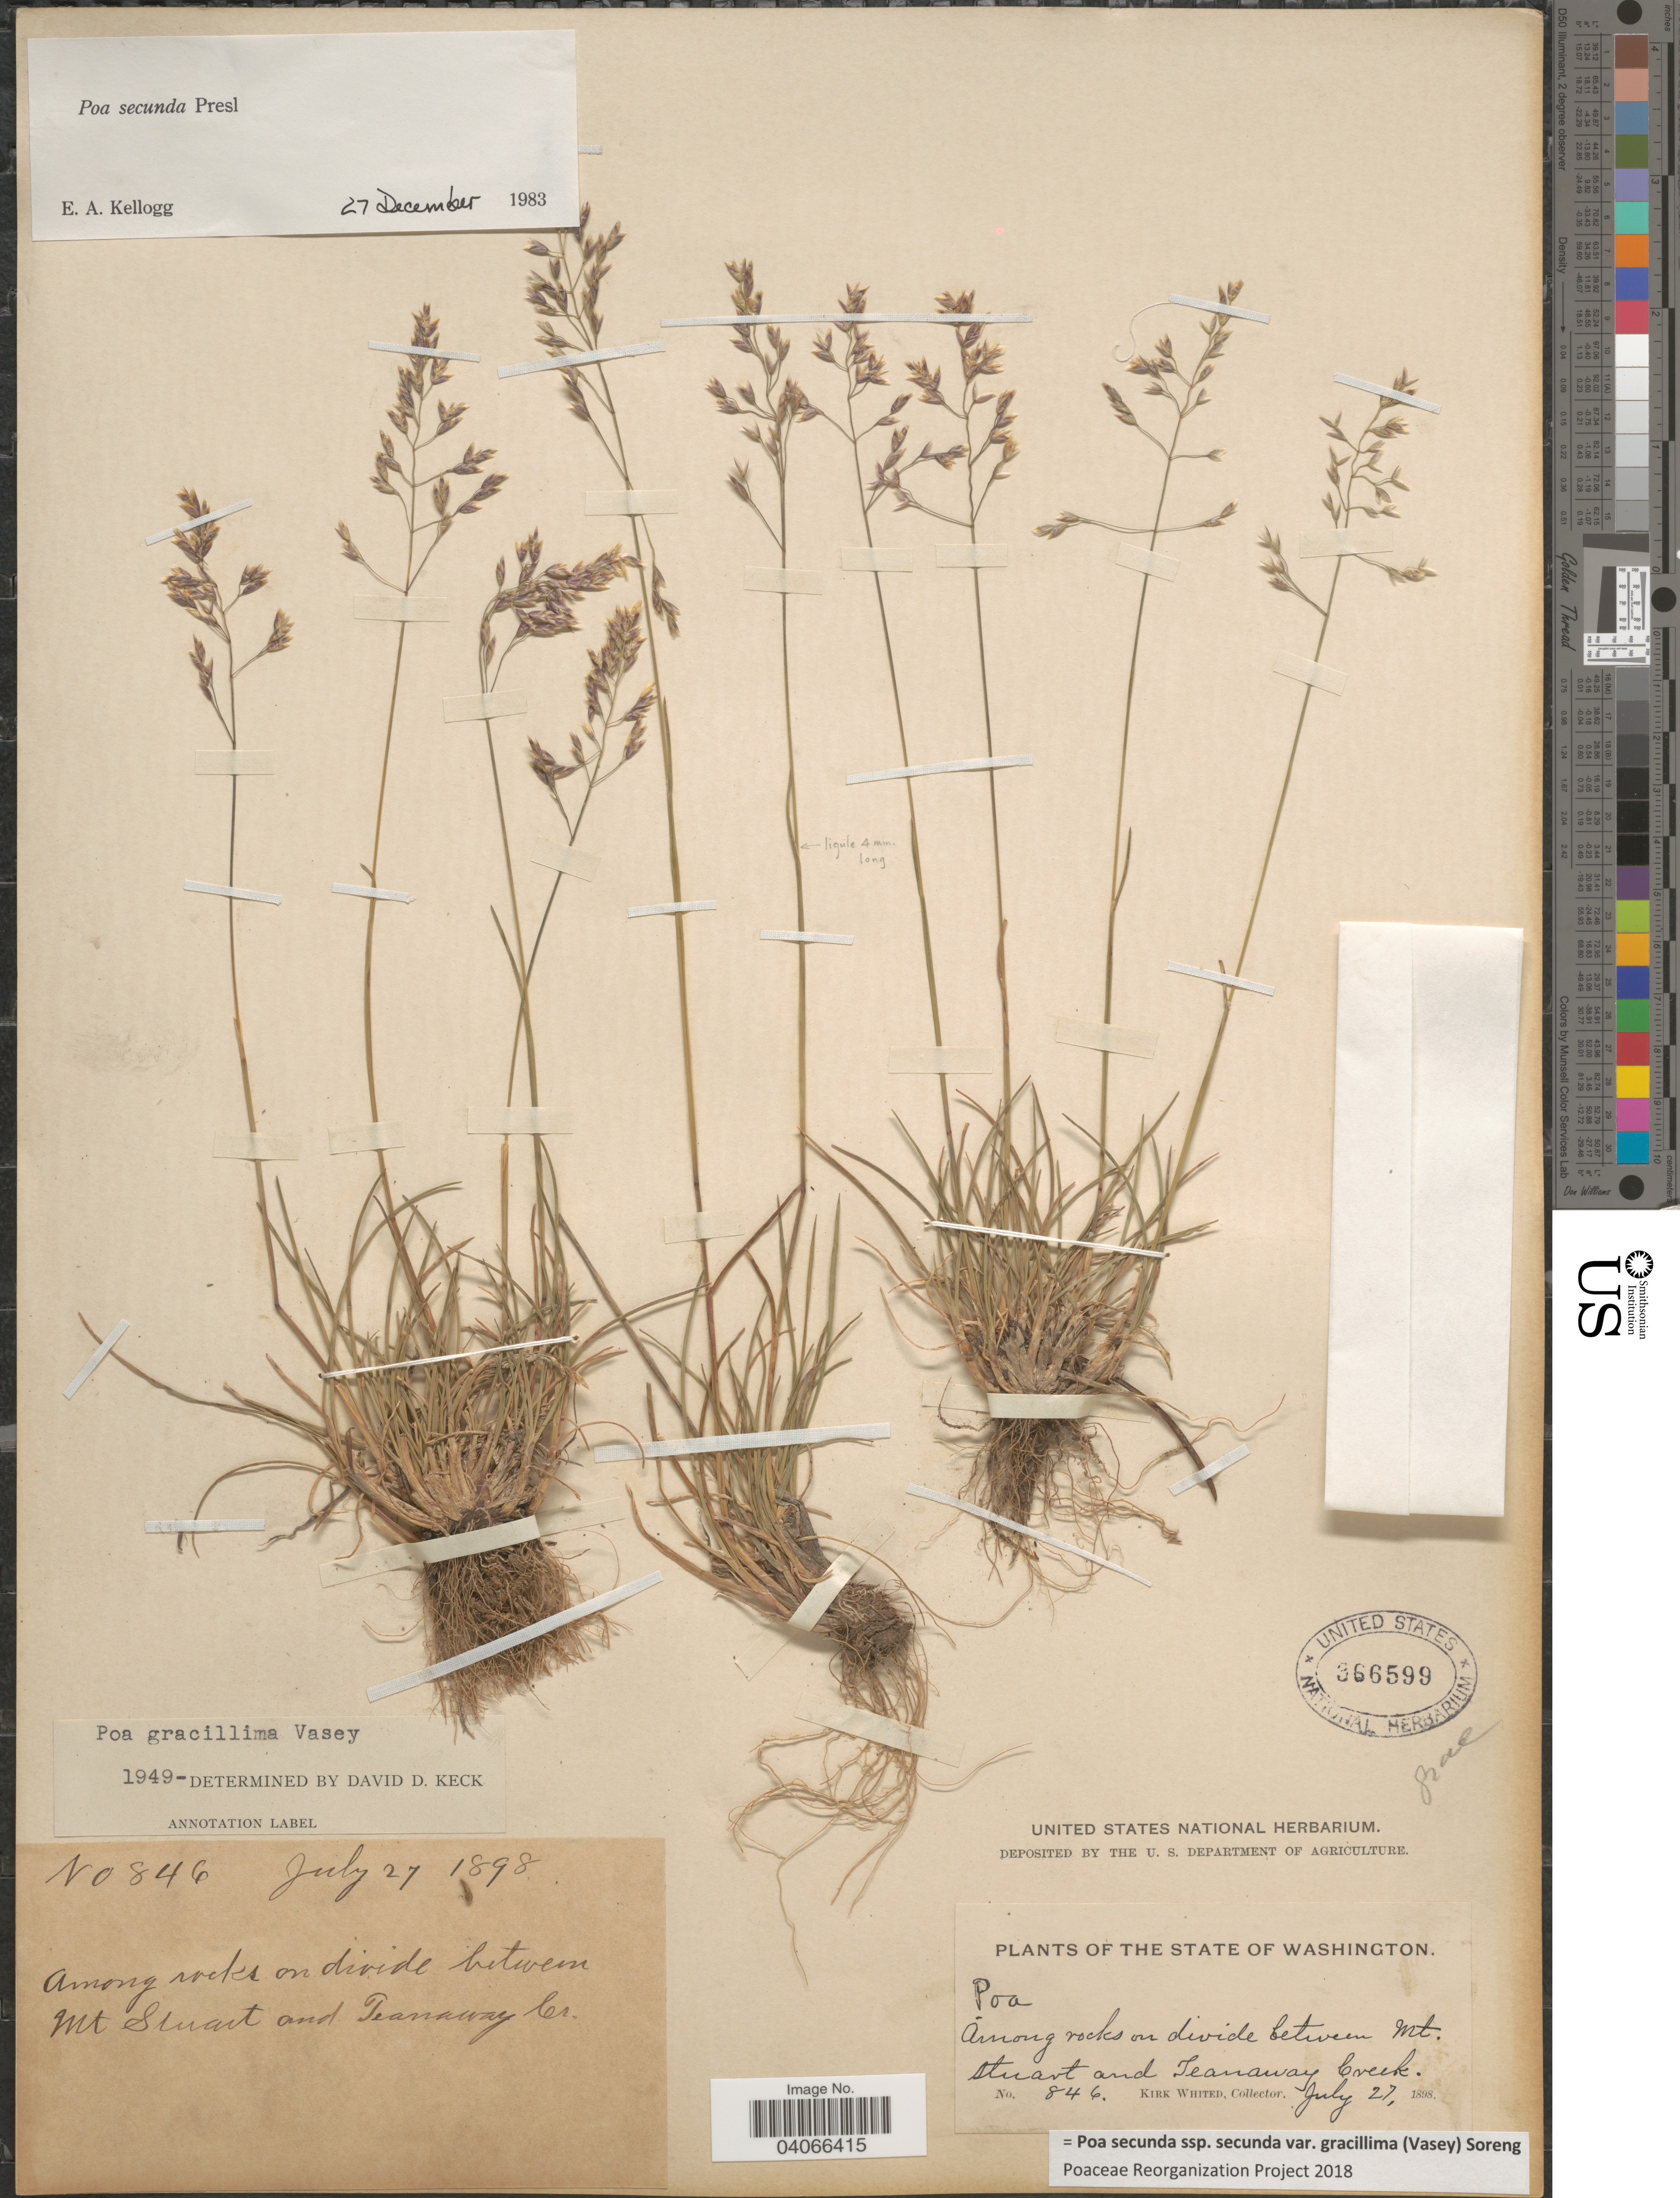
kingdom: Plantae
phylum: Tracheophyta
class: Liliopsida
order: Poales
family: Poaceae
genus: Poa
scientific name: Poa secunda subsp. secunda var. gracillima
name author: (Vasey) Soreng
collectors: K. Whited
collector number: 846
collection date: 1898-07-27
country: United States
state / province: Washington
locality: Among rocks on divide between Mt. Stuart and Teanaway Creek.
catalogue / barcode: US 366599